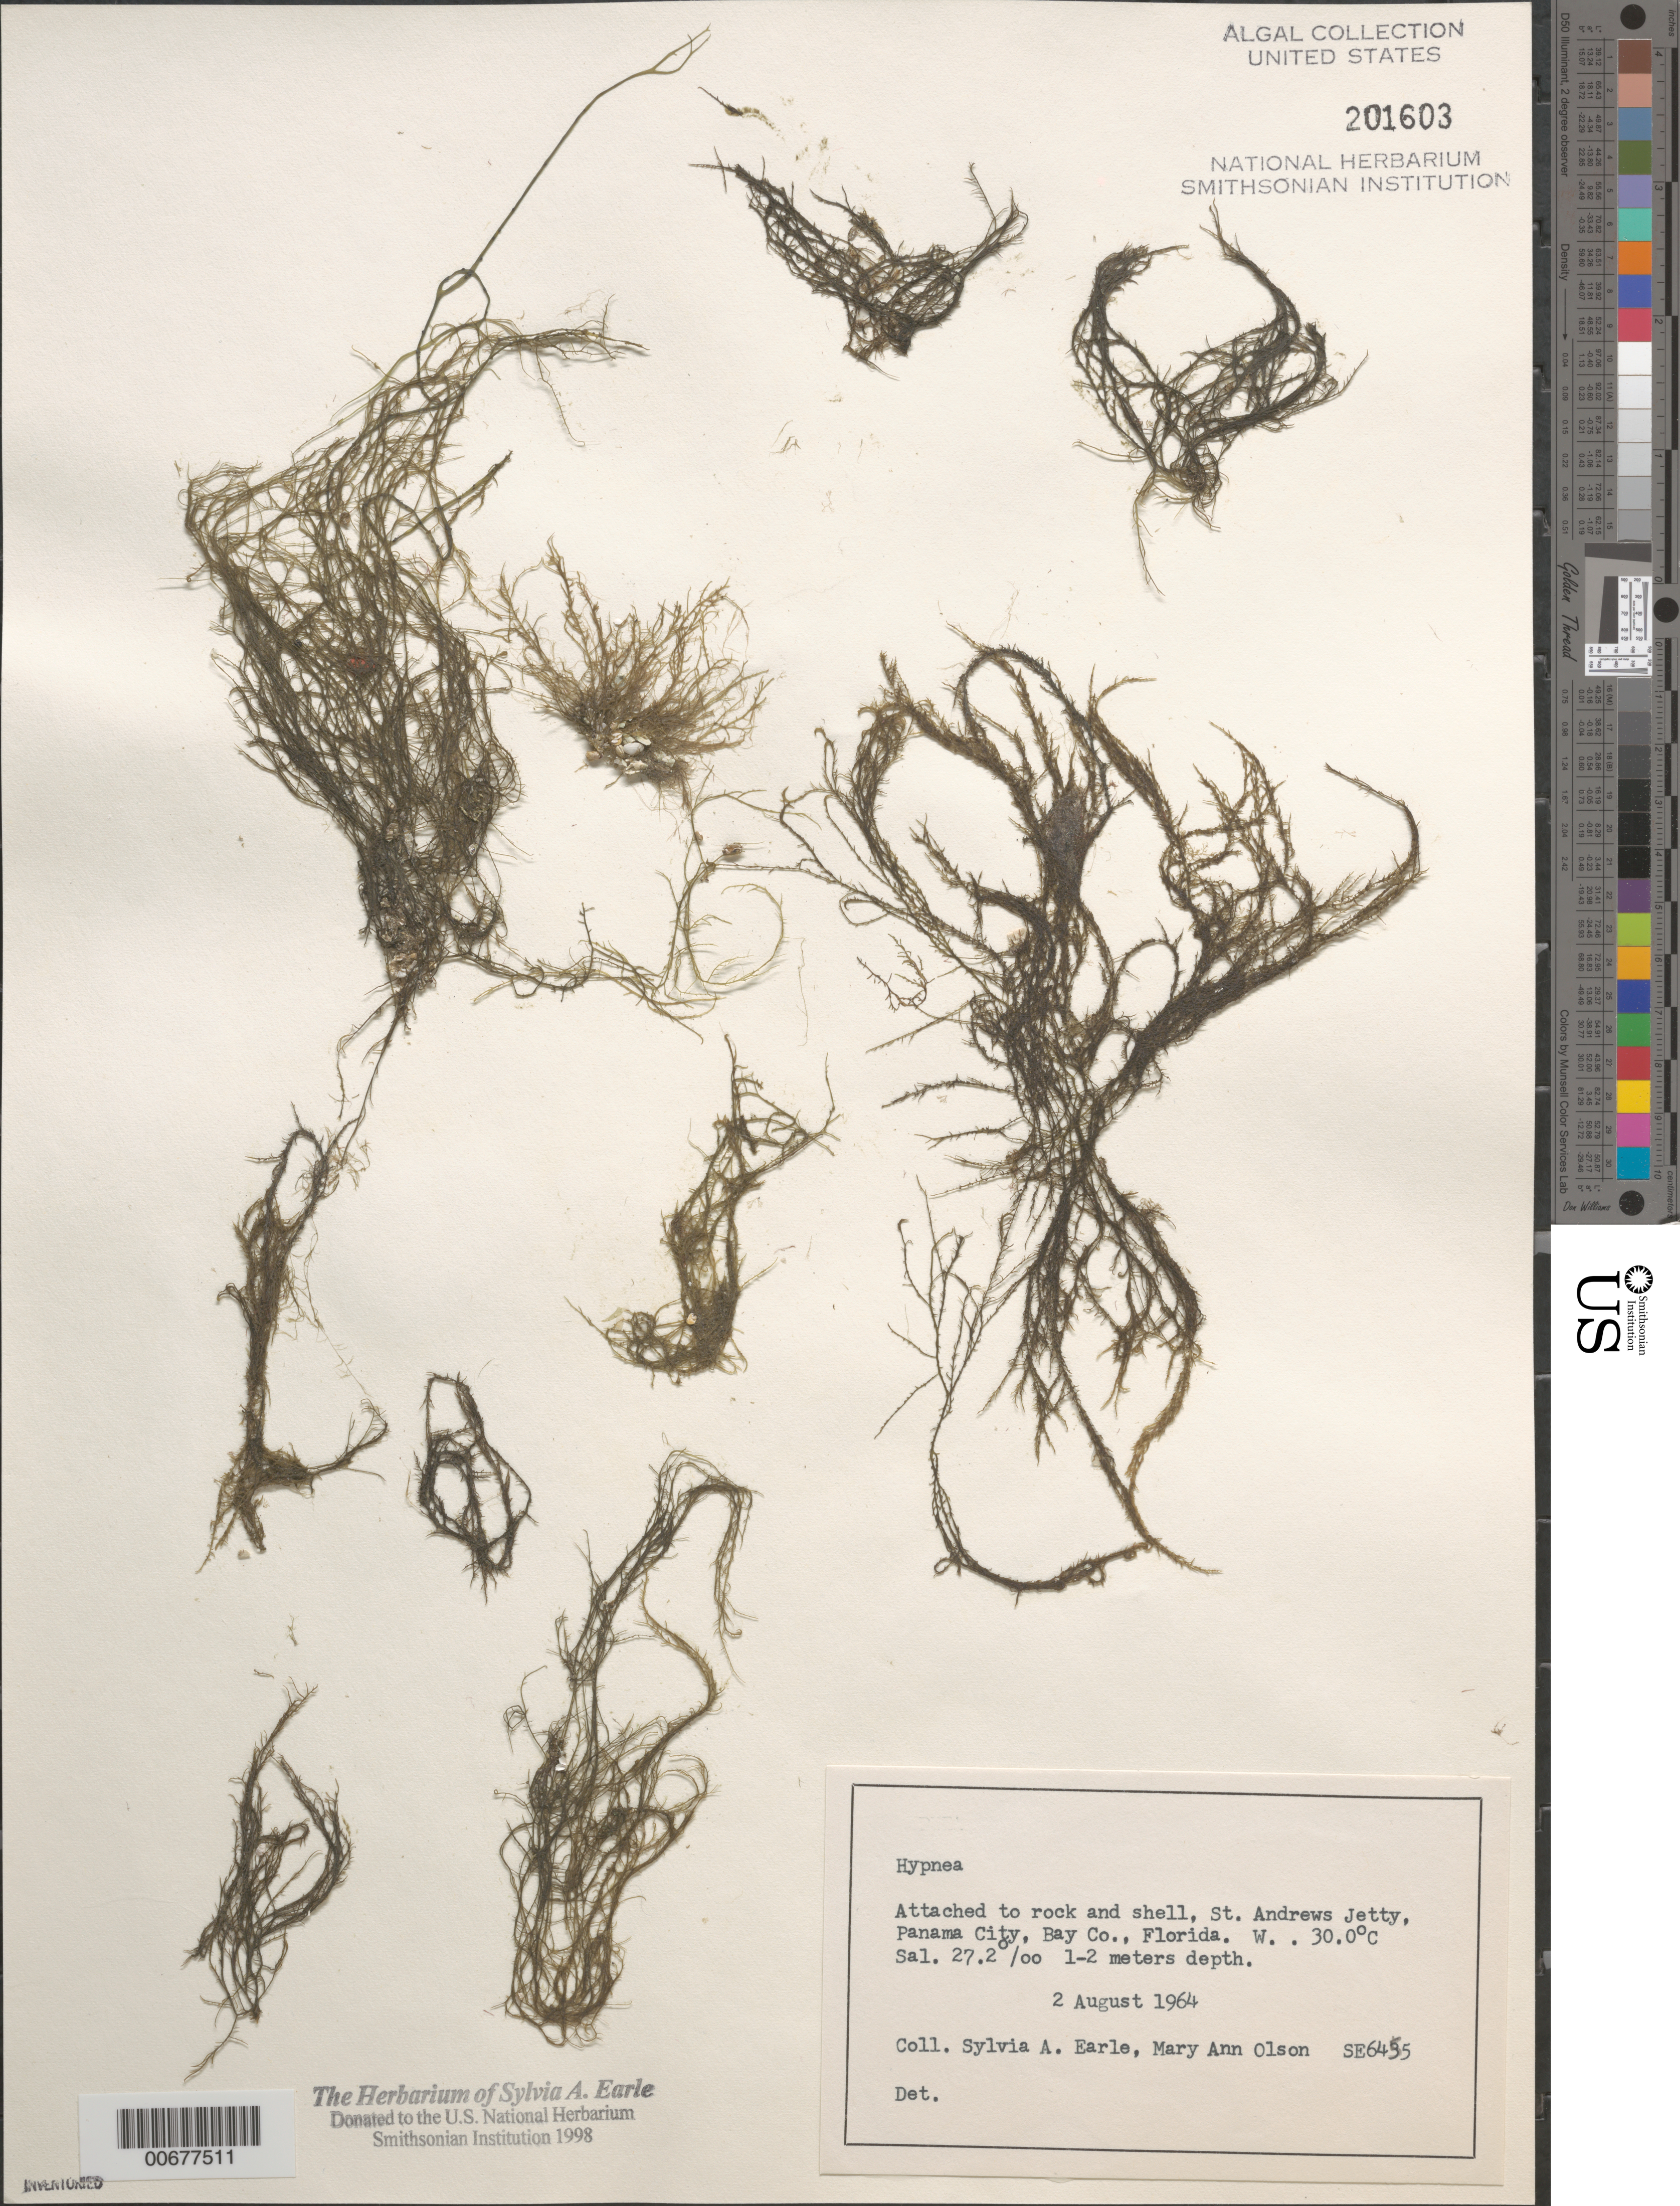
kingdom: Plantae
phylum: Rhodophyta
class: Florideophyceae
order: Gigartinales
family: Cystocloniaceae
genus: Hypnea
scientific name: Hypnea sp.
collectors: S. A. Earle & M. Olson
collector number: SE 6455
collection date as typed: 02 Aug 1964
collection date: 1964-08-02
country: United States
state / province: Florida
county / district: Bay County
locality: St. Andrews Jetty, Panama City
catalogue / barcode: US 201603